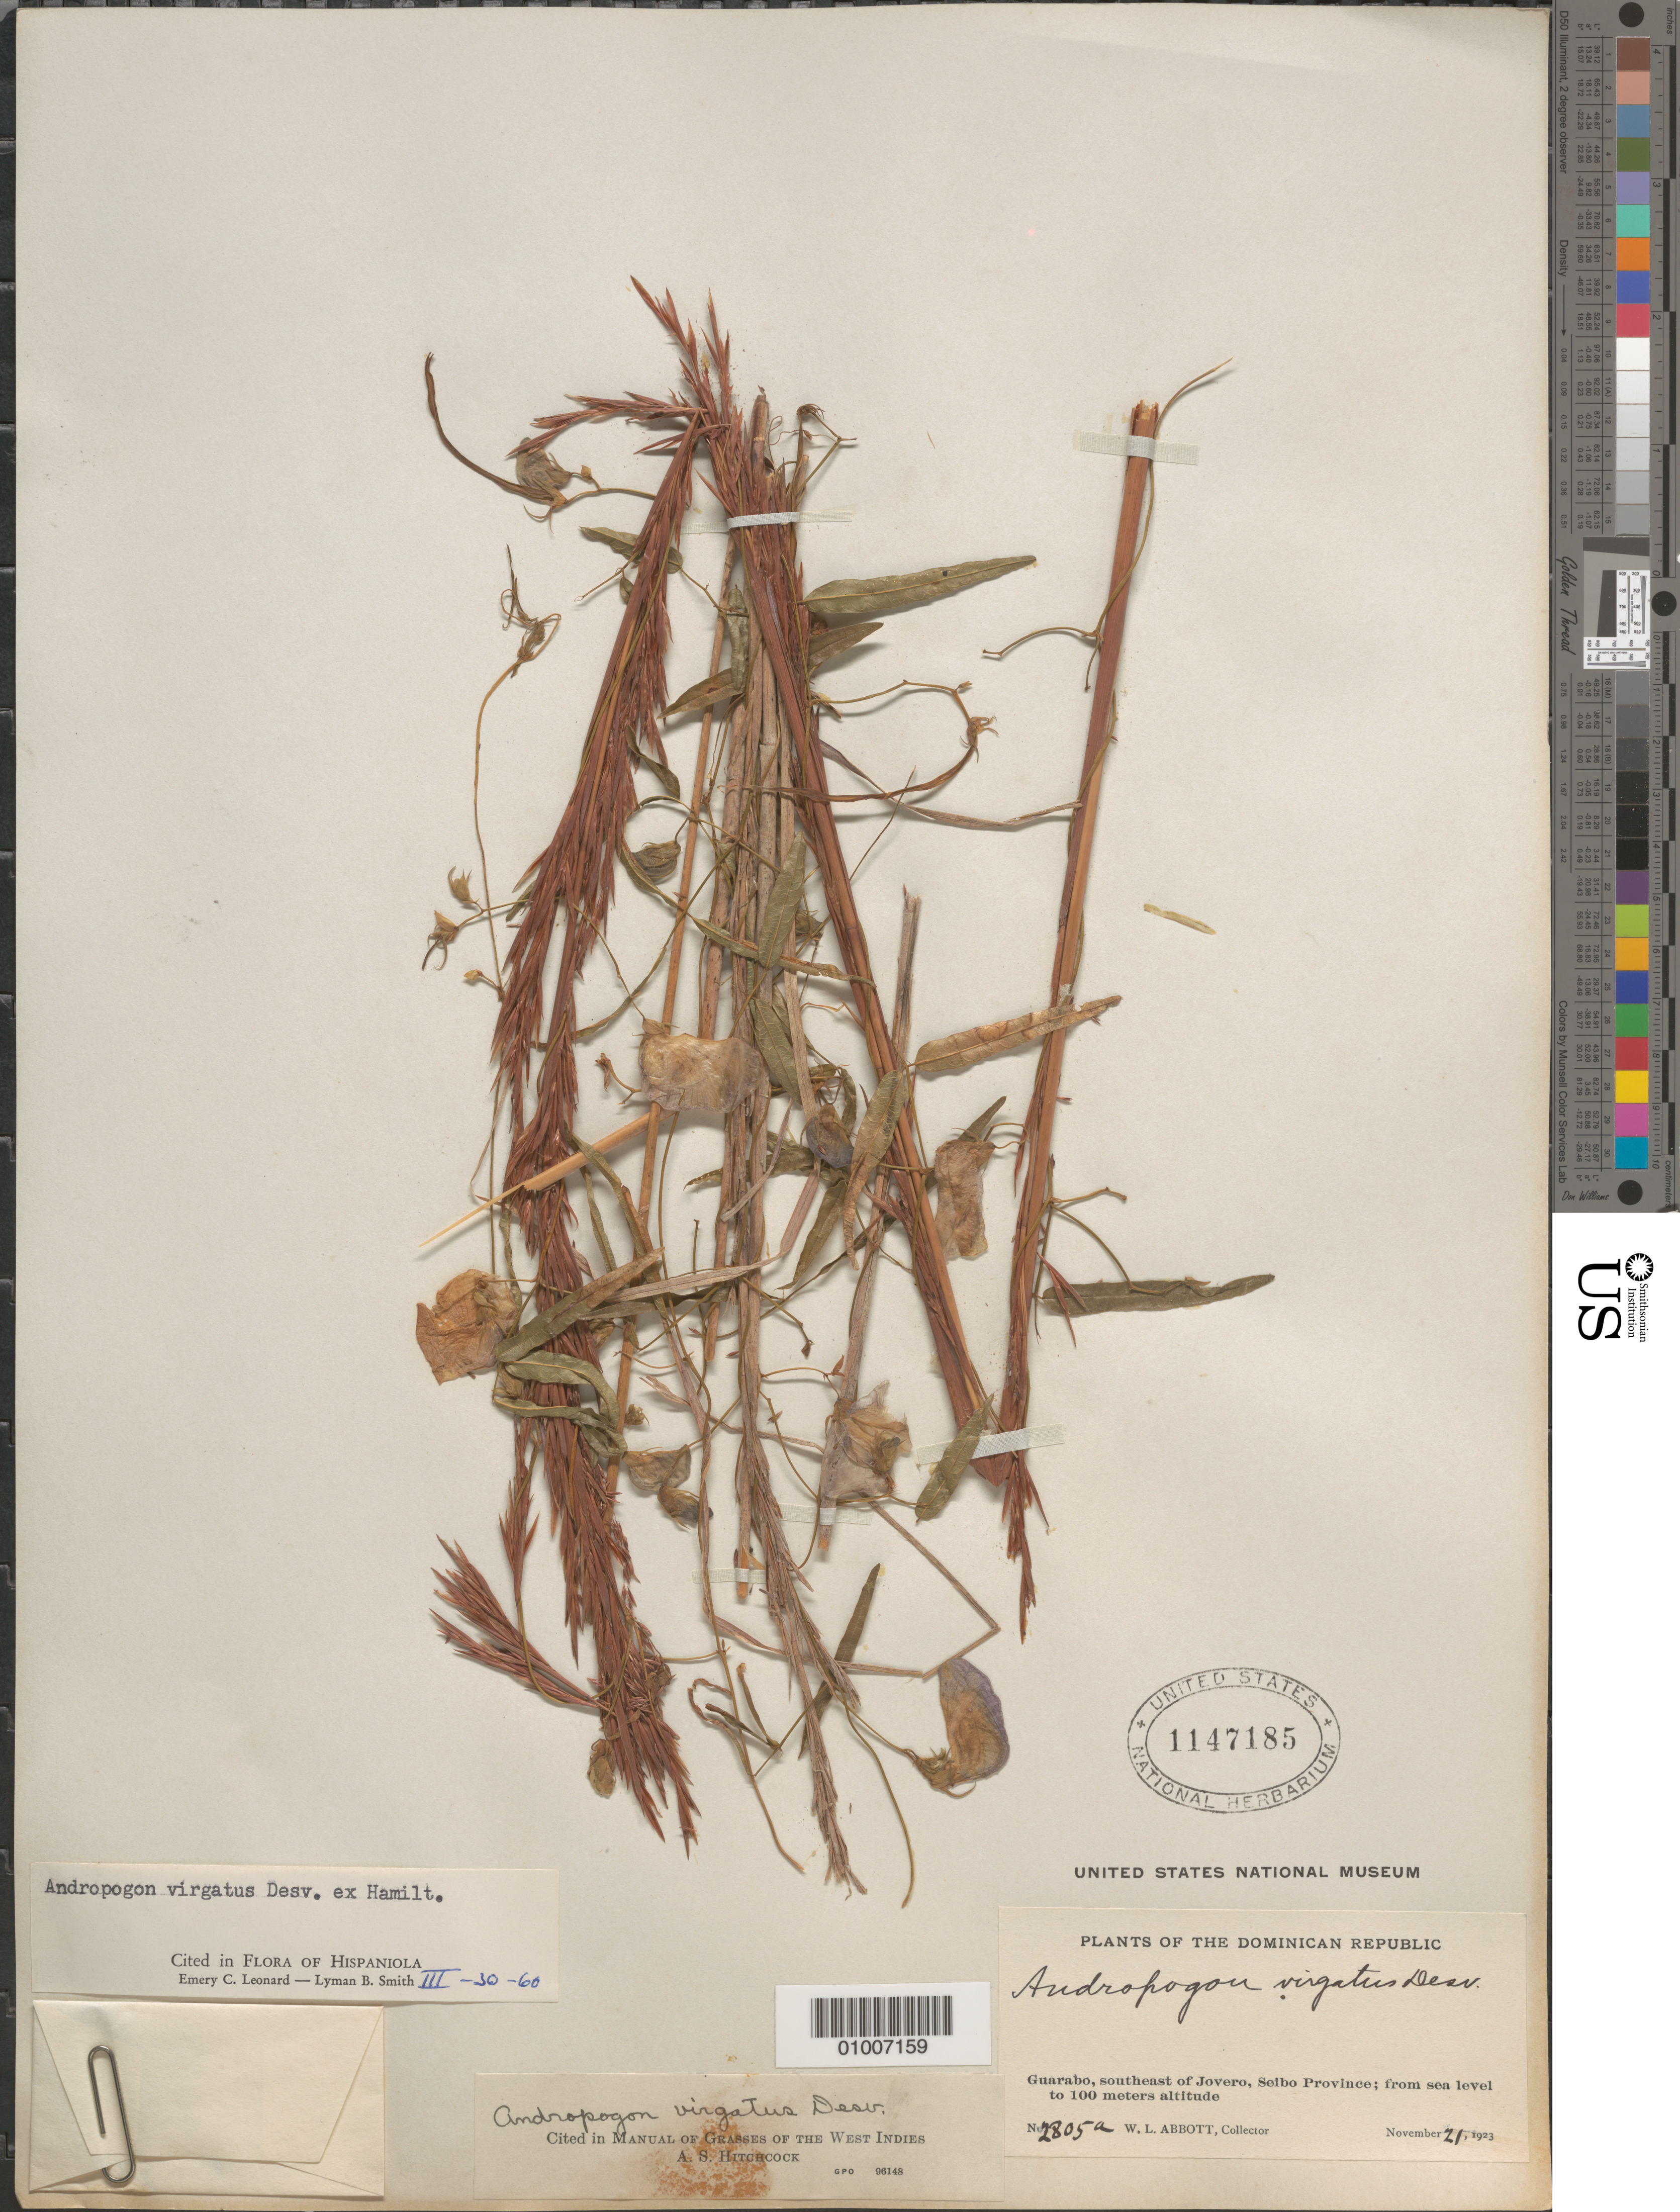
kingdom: Plantae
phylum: Tracheophyta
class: Liliopsida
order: Poales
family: Poaceae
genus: Hypogynium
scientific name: Hypogynium virgatum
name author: (Desv. ex Ham.) Dandy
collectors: W. L. Abbott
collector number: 2805a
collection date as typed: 21 Nov 1923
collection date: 1923-11-21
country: Dominican Republic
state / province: El Seibo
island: Hispaniola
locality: El Seibo, SE of Jovero, Guarabo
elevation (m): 0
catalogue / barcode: US 1147185